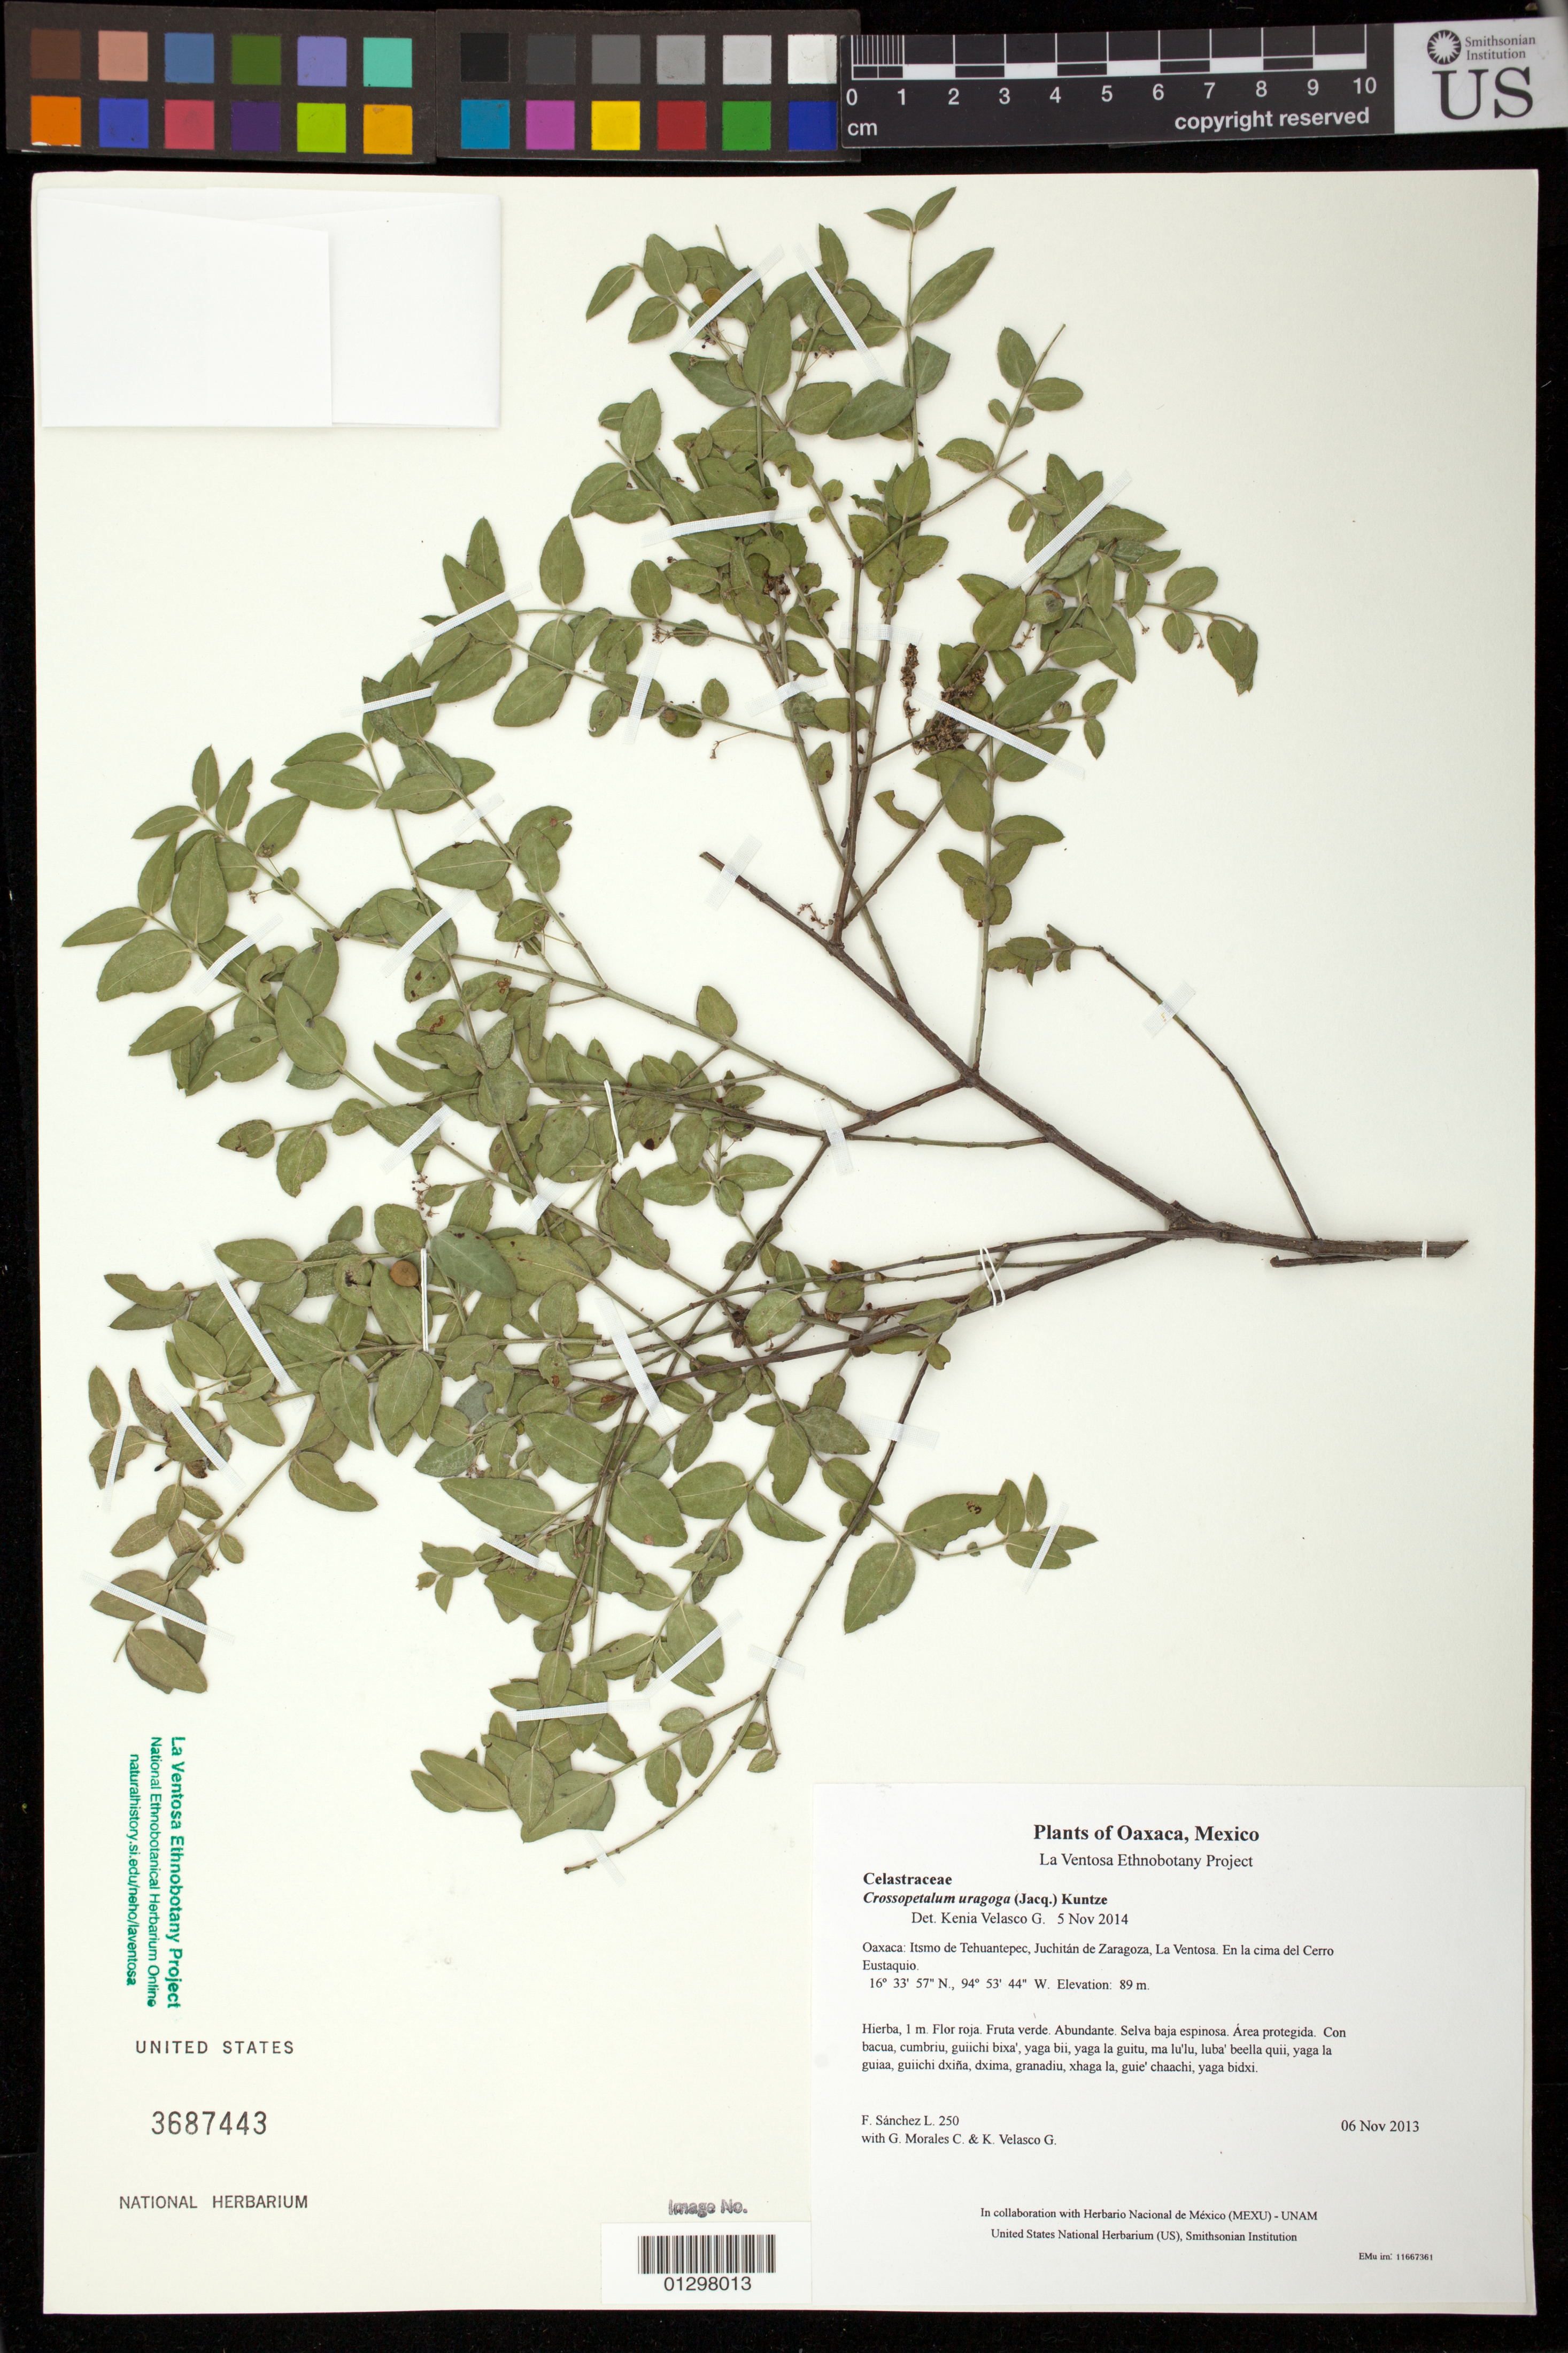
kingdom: Plantae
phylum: Tracheophyta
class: Magnoliopsida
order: Celastrales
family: Celastraceae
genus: Crossopetalum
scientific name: Crossopetalum uragoga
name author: (Jacq.) Kuntze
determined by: Velasco G., Kenia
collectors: F. Sánchez L., G. Morales C. & K. Velasco G.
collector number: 250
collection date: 2013-11-06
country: Mexico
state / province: Oaxaca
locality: Itsmo de Tehuantepec, Juchitán de Zaragoza, La Ventosa. En la cima del Cerro Eustaquio.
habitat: Selva baja espinosa. Área protegida.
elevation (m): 89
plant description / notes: JEBOT, MEXU, SERO, US; Guixi bandaga. 1 m. Guie' naxiña'. Cuaananaxhi naga'. Stale.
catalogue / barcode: US 3687443